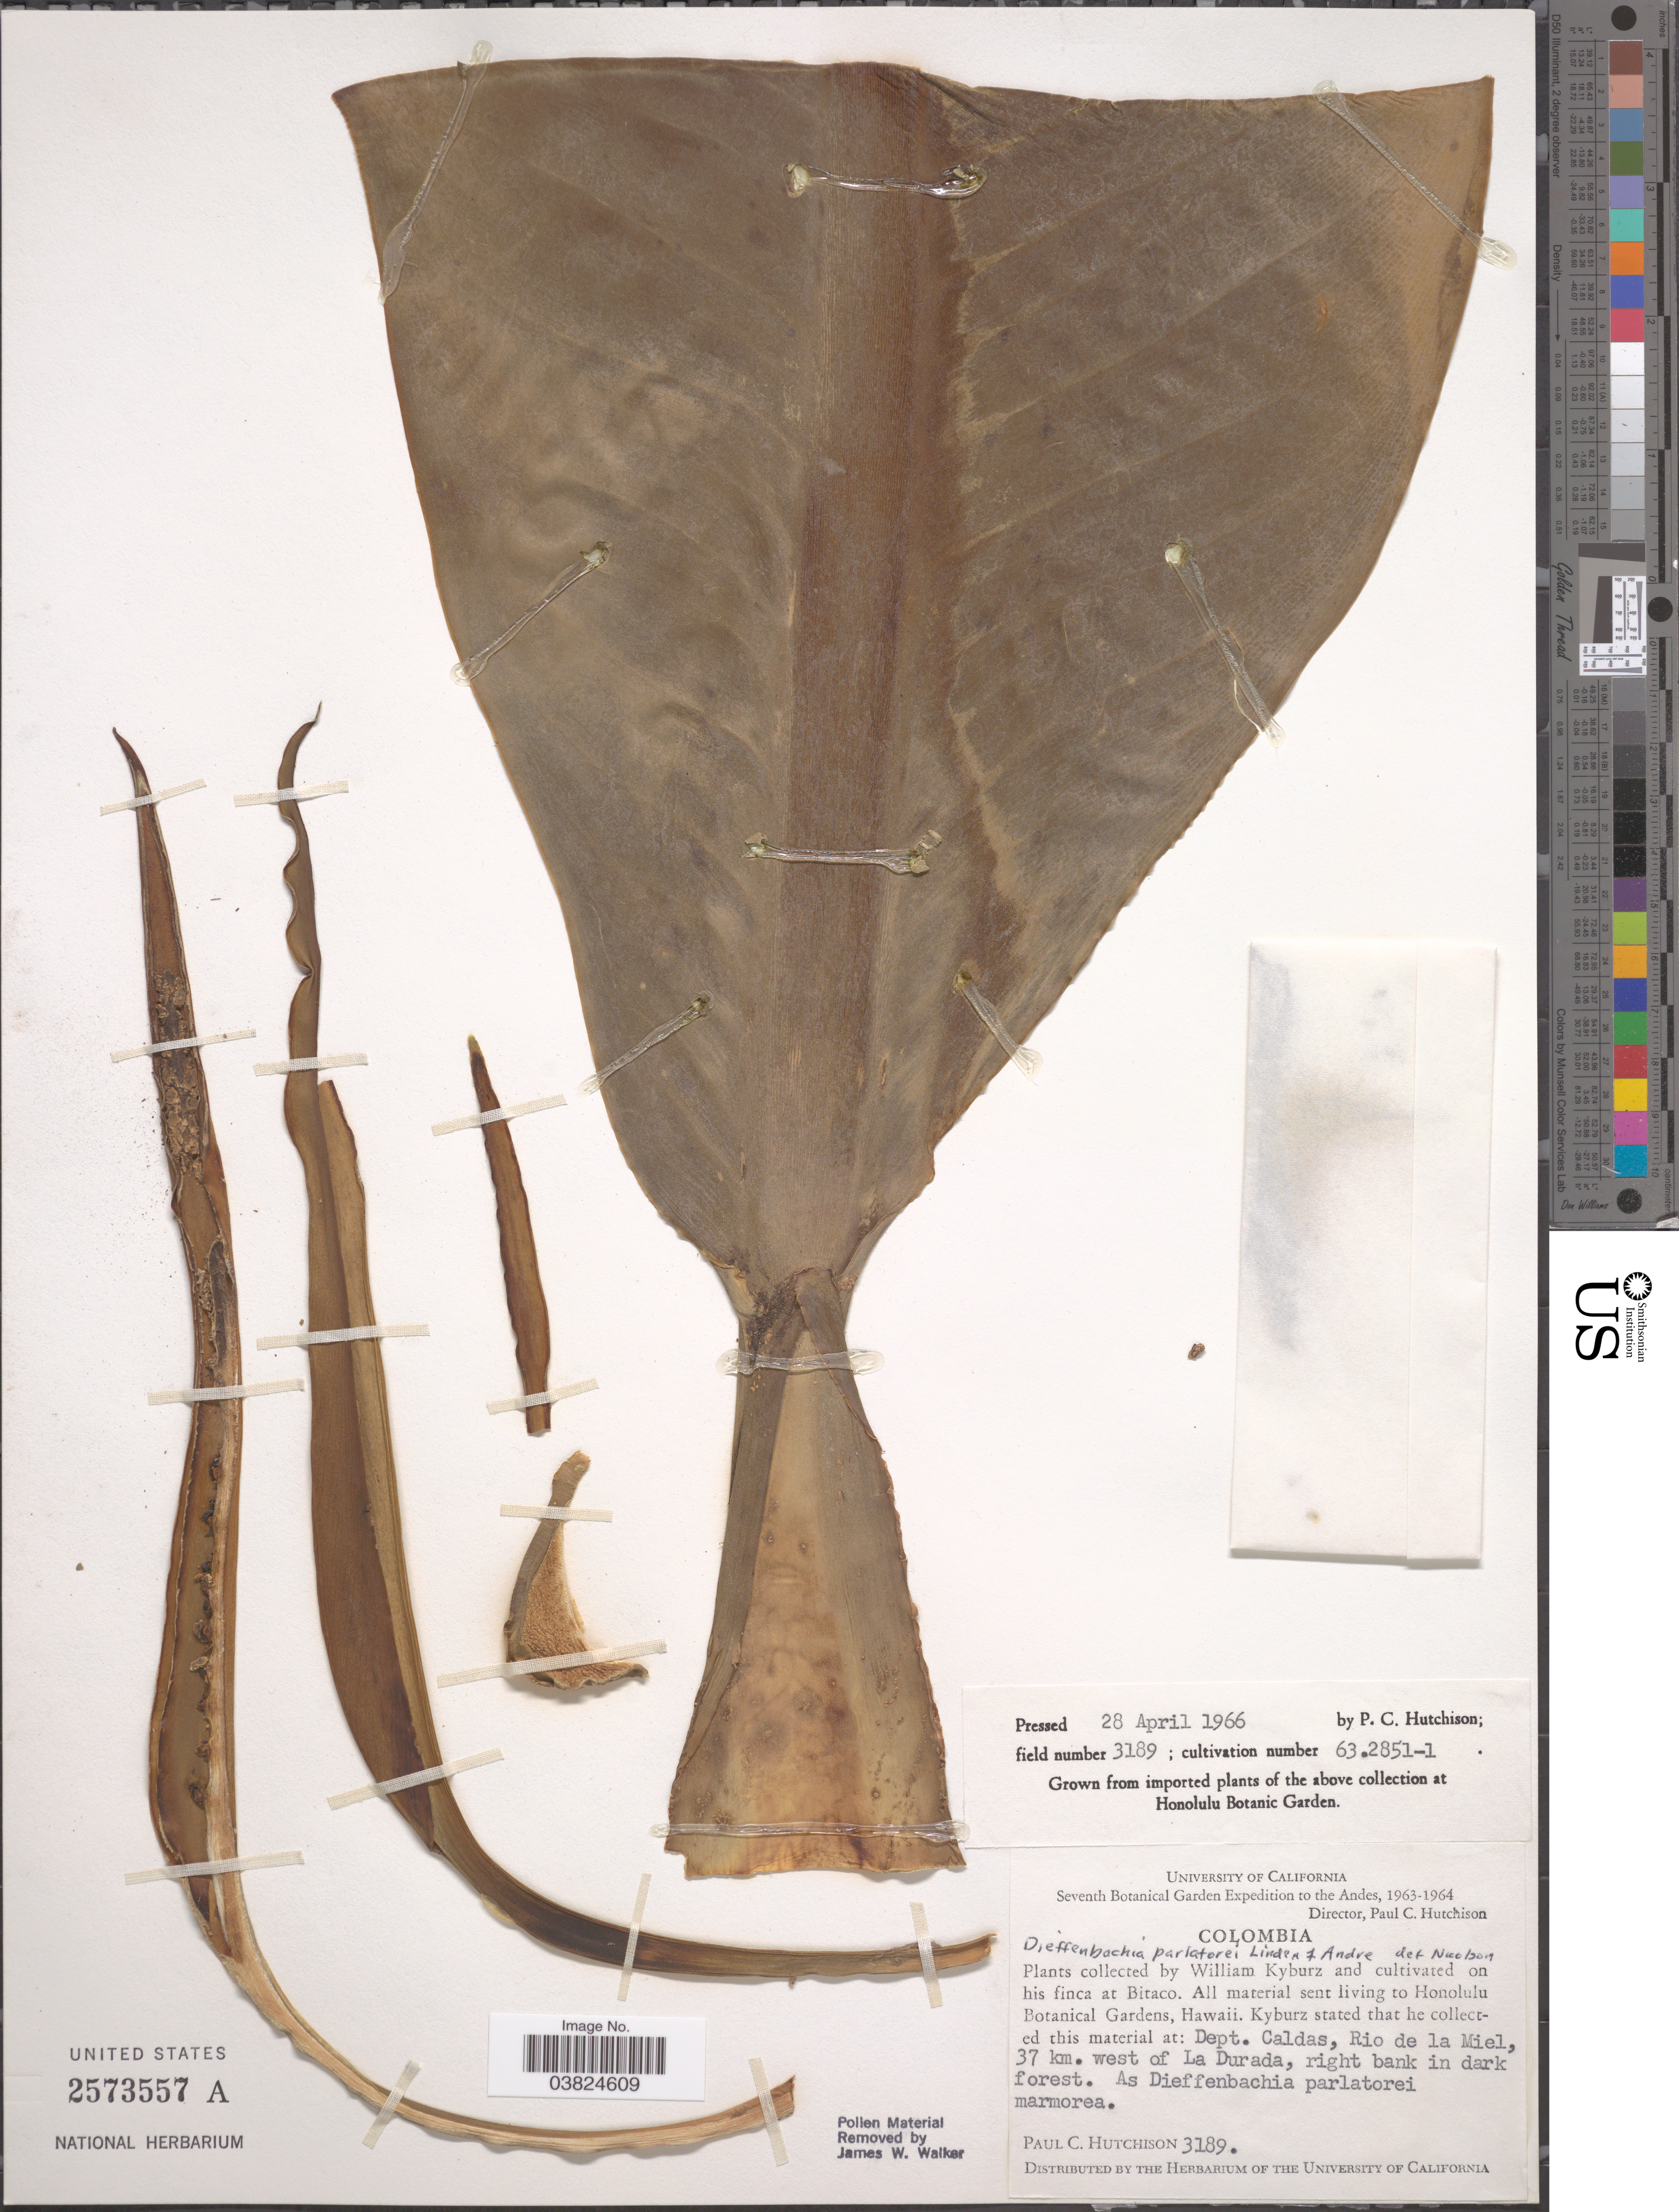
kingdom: Plantae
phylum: Tracheophyta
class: Liliopsida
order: Alismatales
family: Araceae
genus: Dieffenbachia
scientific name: Dieffenbachia parlatorei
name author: Linden & André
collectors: P. C. Hutchison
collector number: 3189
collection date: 1963/1964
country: Colombia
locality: Andes. On his finca at Bitaco.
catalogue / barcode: US 2573557A